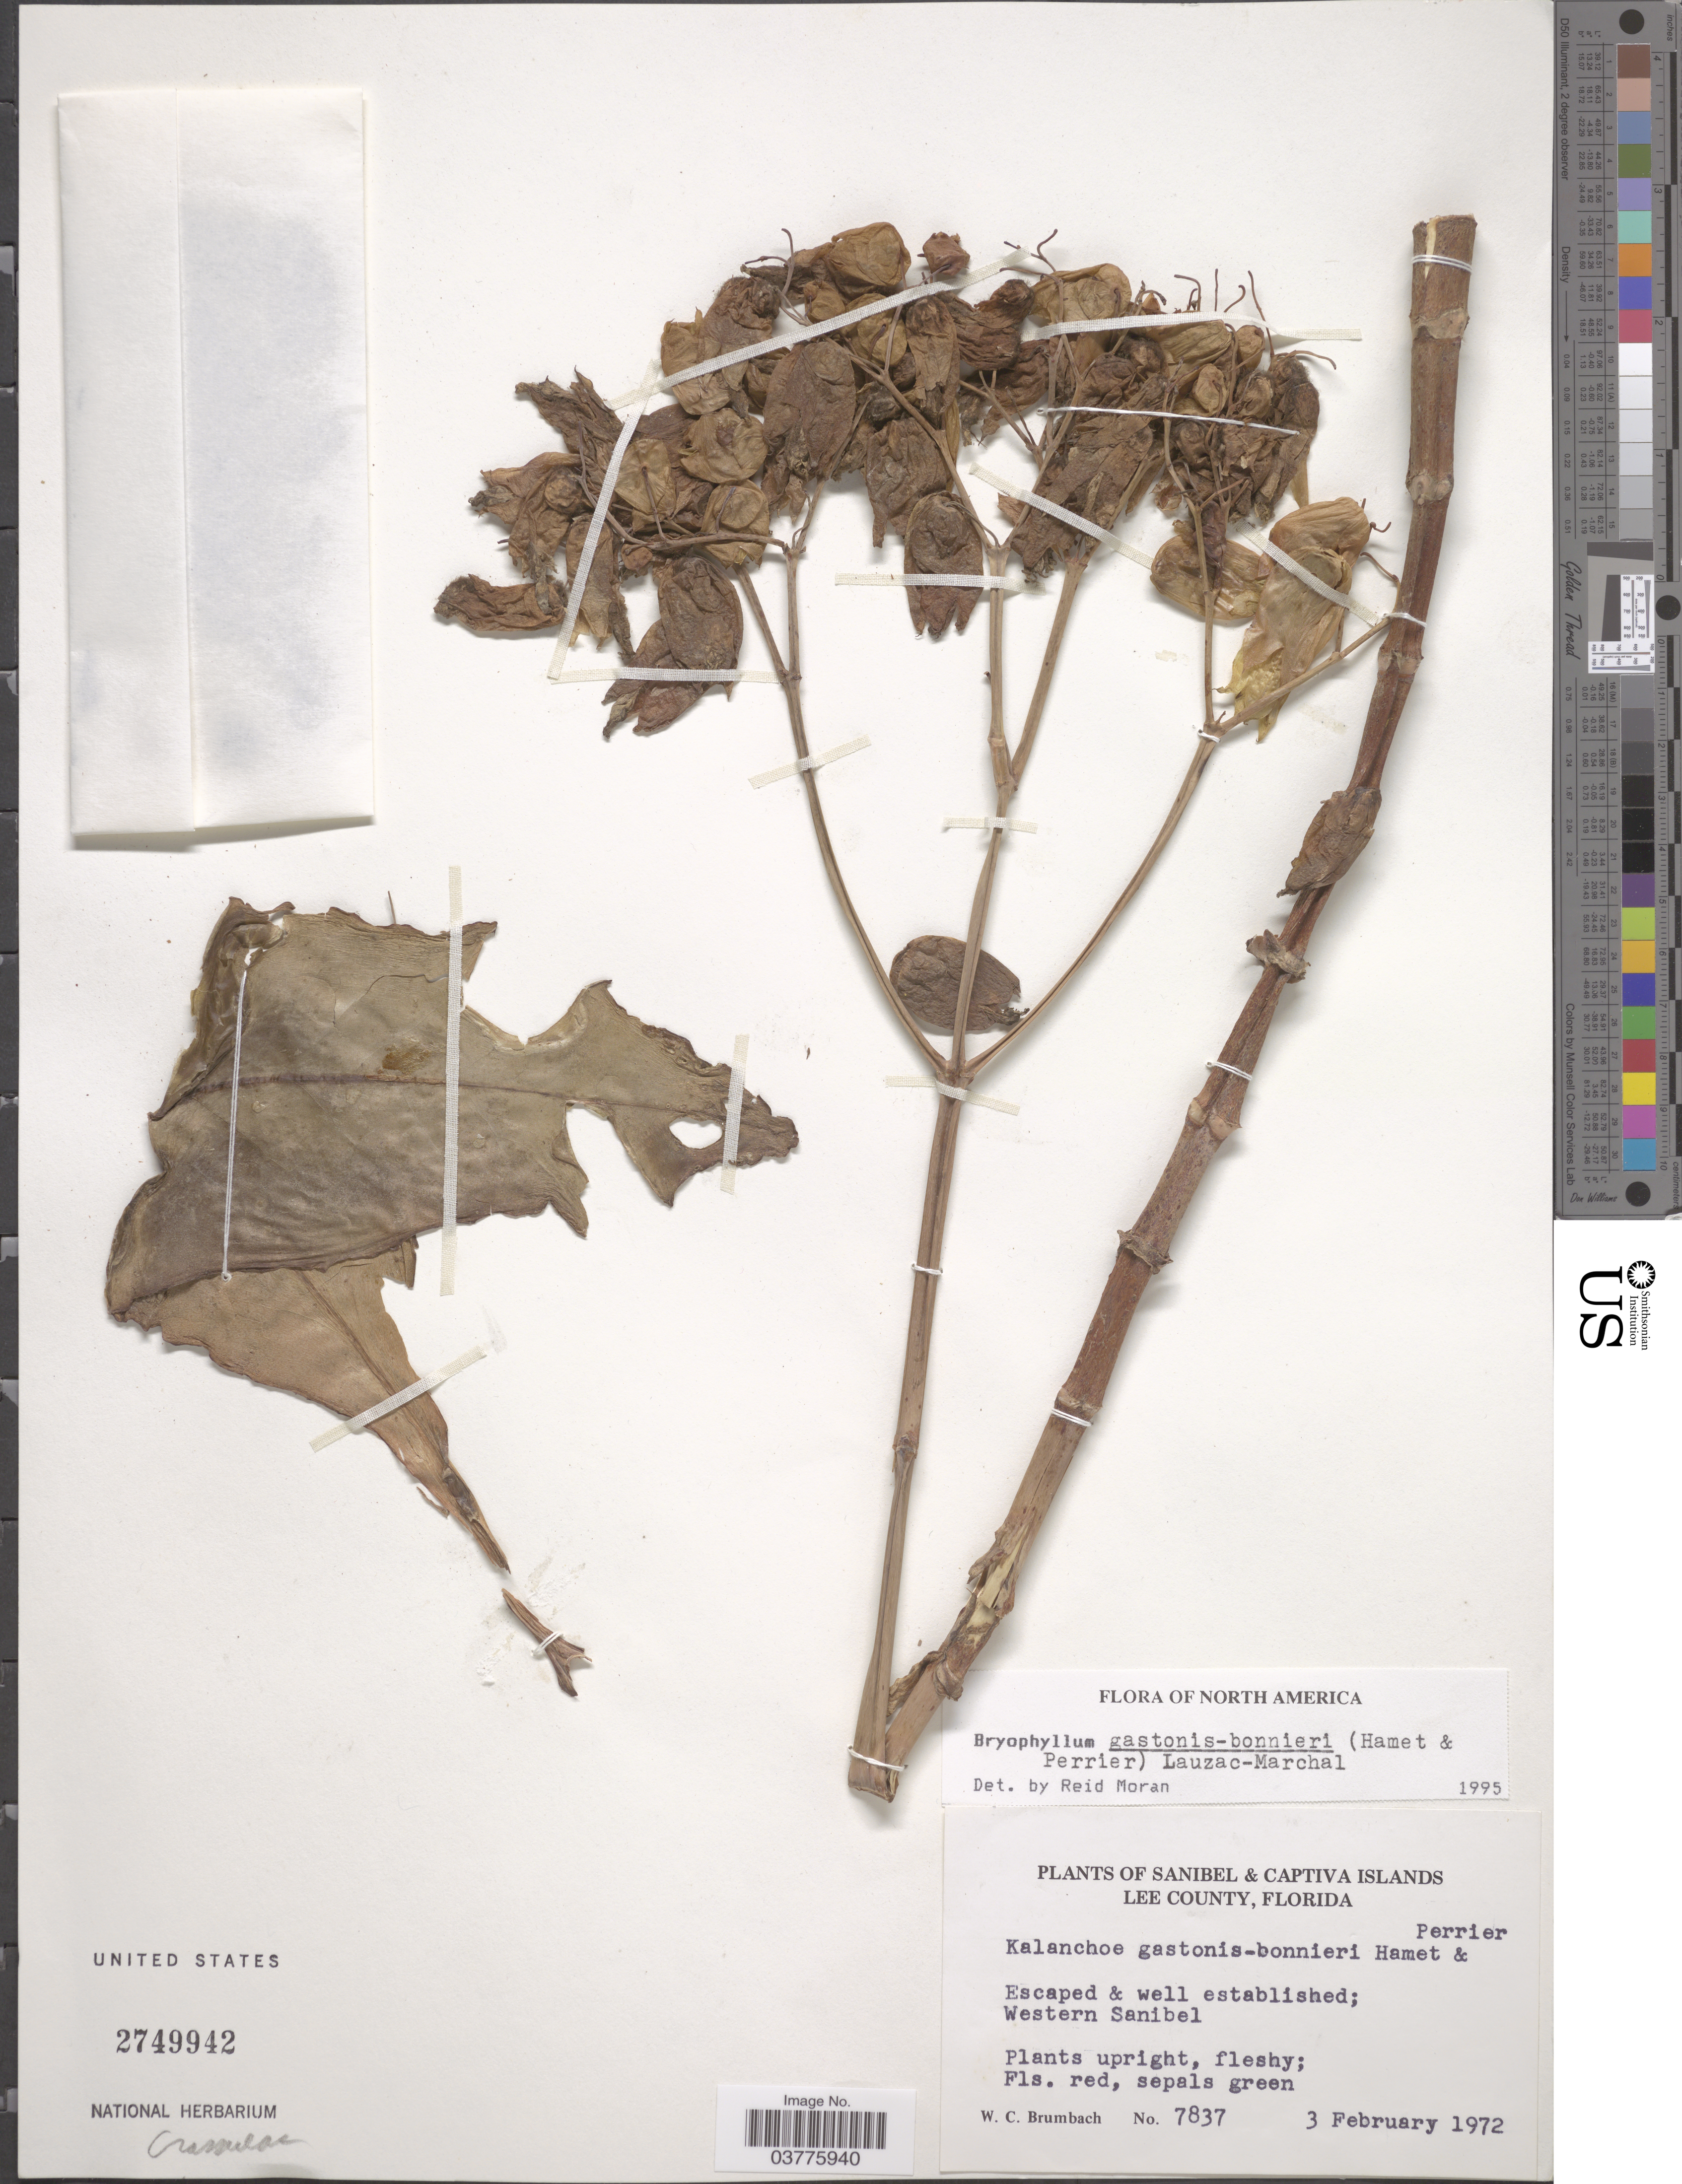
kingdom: Plantae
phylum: Tracheophyta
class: Magnoliopsida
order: Saxifragales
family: Crassulaceae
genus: Kalanchoe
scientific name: Kalanchoe gastonis-bonnieri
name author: Raym.-Hamet & H. Perrier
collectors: W. C. Brumbach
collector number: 7837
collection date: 1972-02-03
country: United States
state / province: Florida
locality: Sanibel Island. Lee County. Western Sanibel.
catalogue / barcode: US 2749942